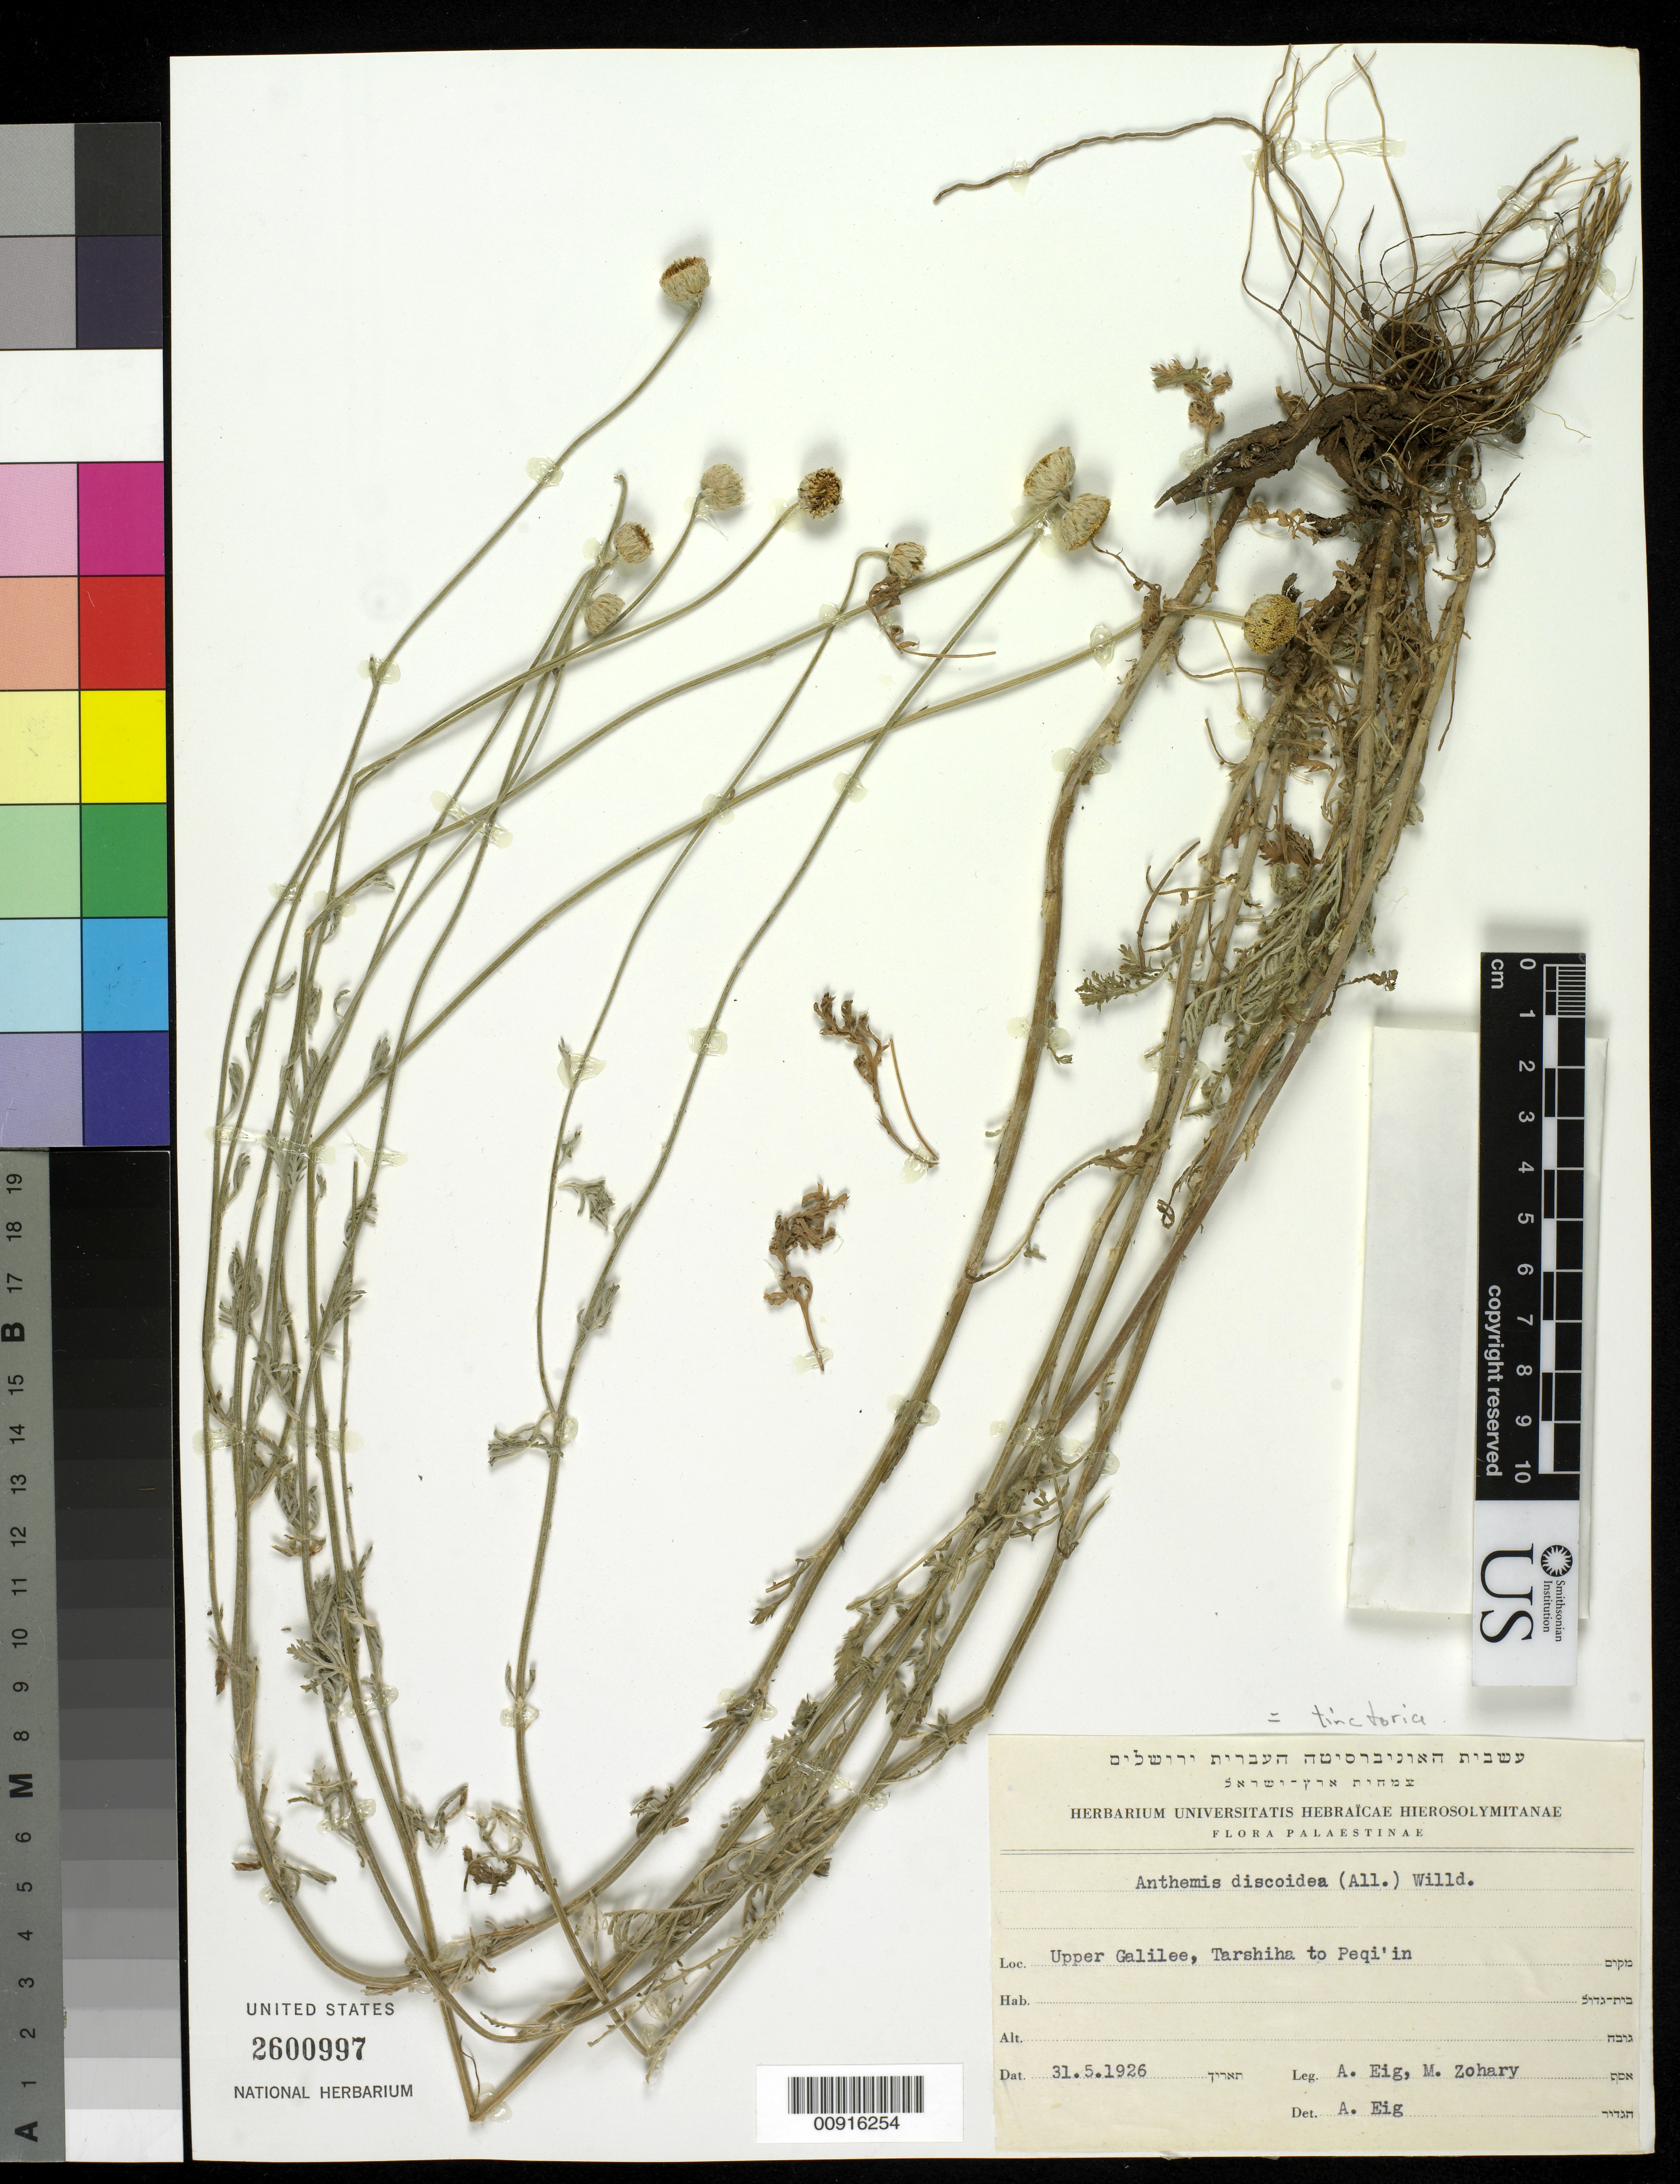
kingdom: Plantae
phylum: Tracheophyta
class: Magnoliopsida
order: Asterales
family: Asteraceae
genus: Anthemis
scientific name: Anthemis tinctoria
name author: L.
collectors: A. Eig & M. Zohary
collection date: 1926-05-31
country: Israel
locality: Upper Galilee, Tashiiha to Peqi'in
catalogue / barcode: US 2600997